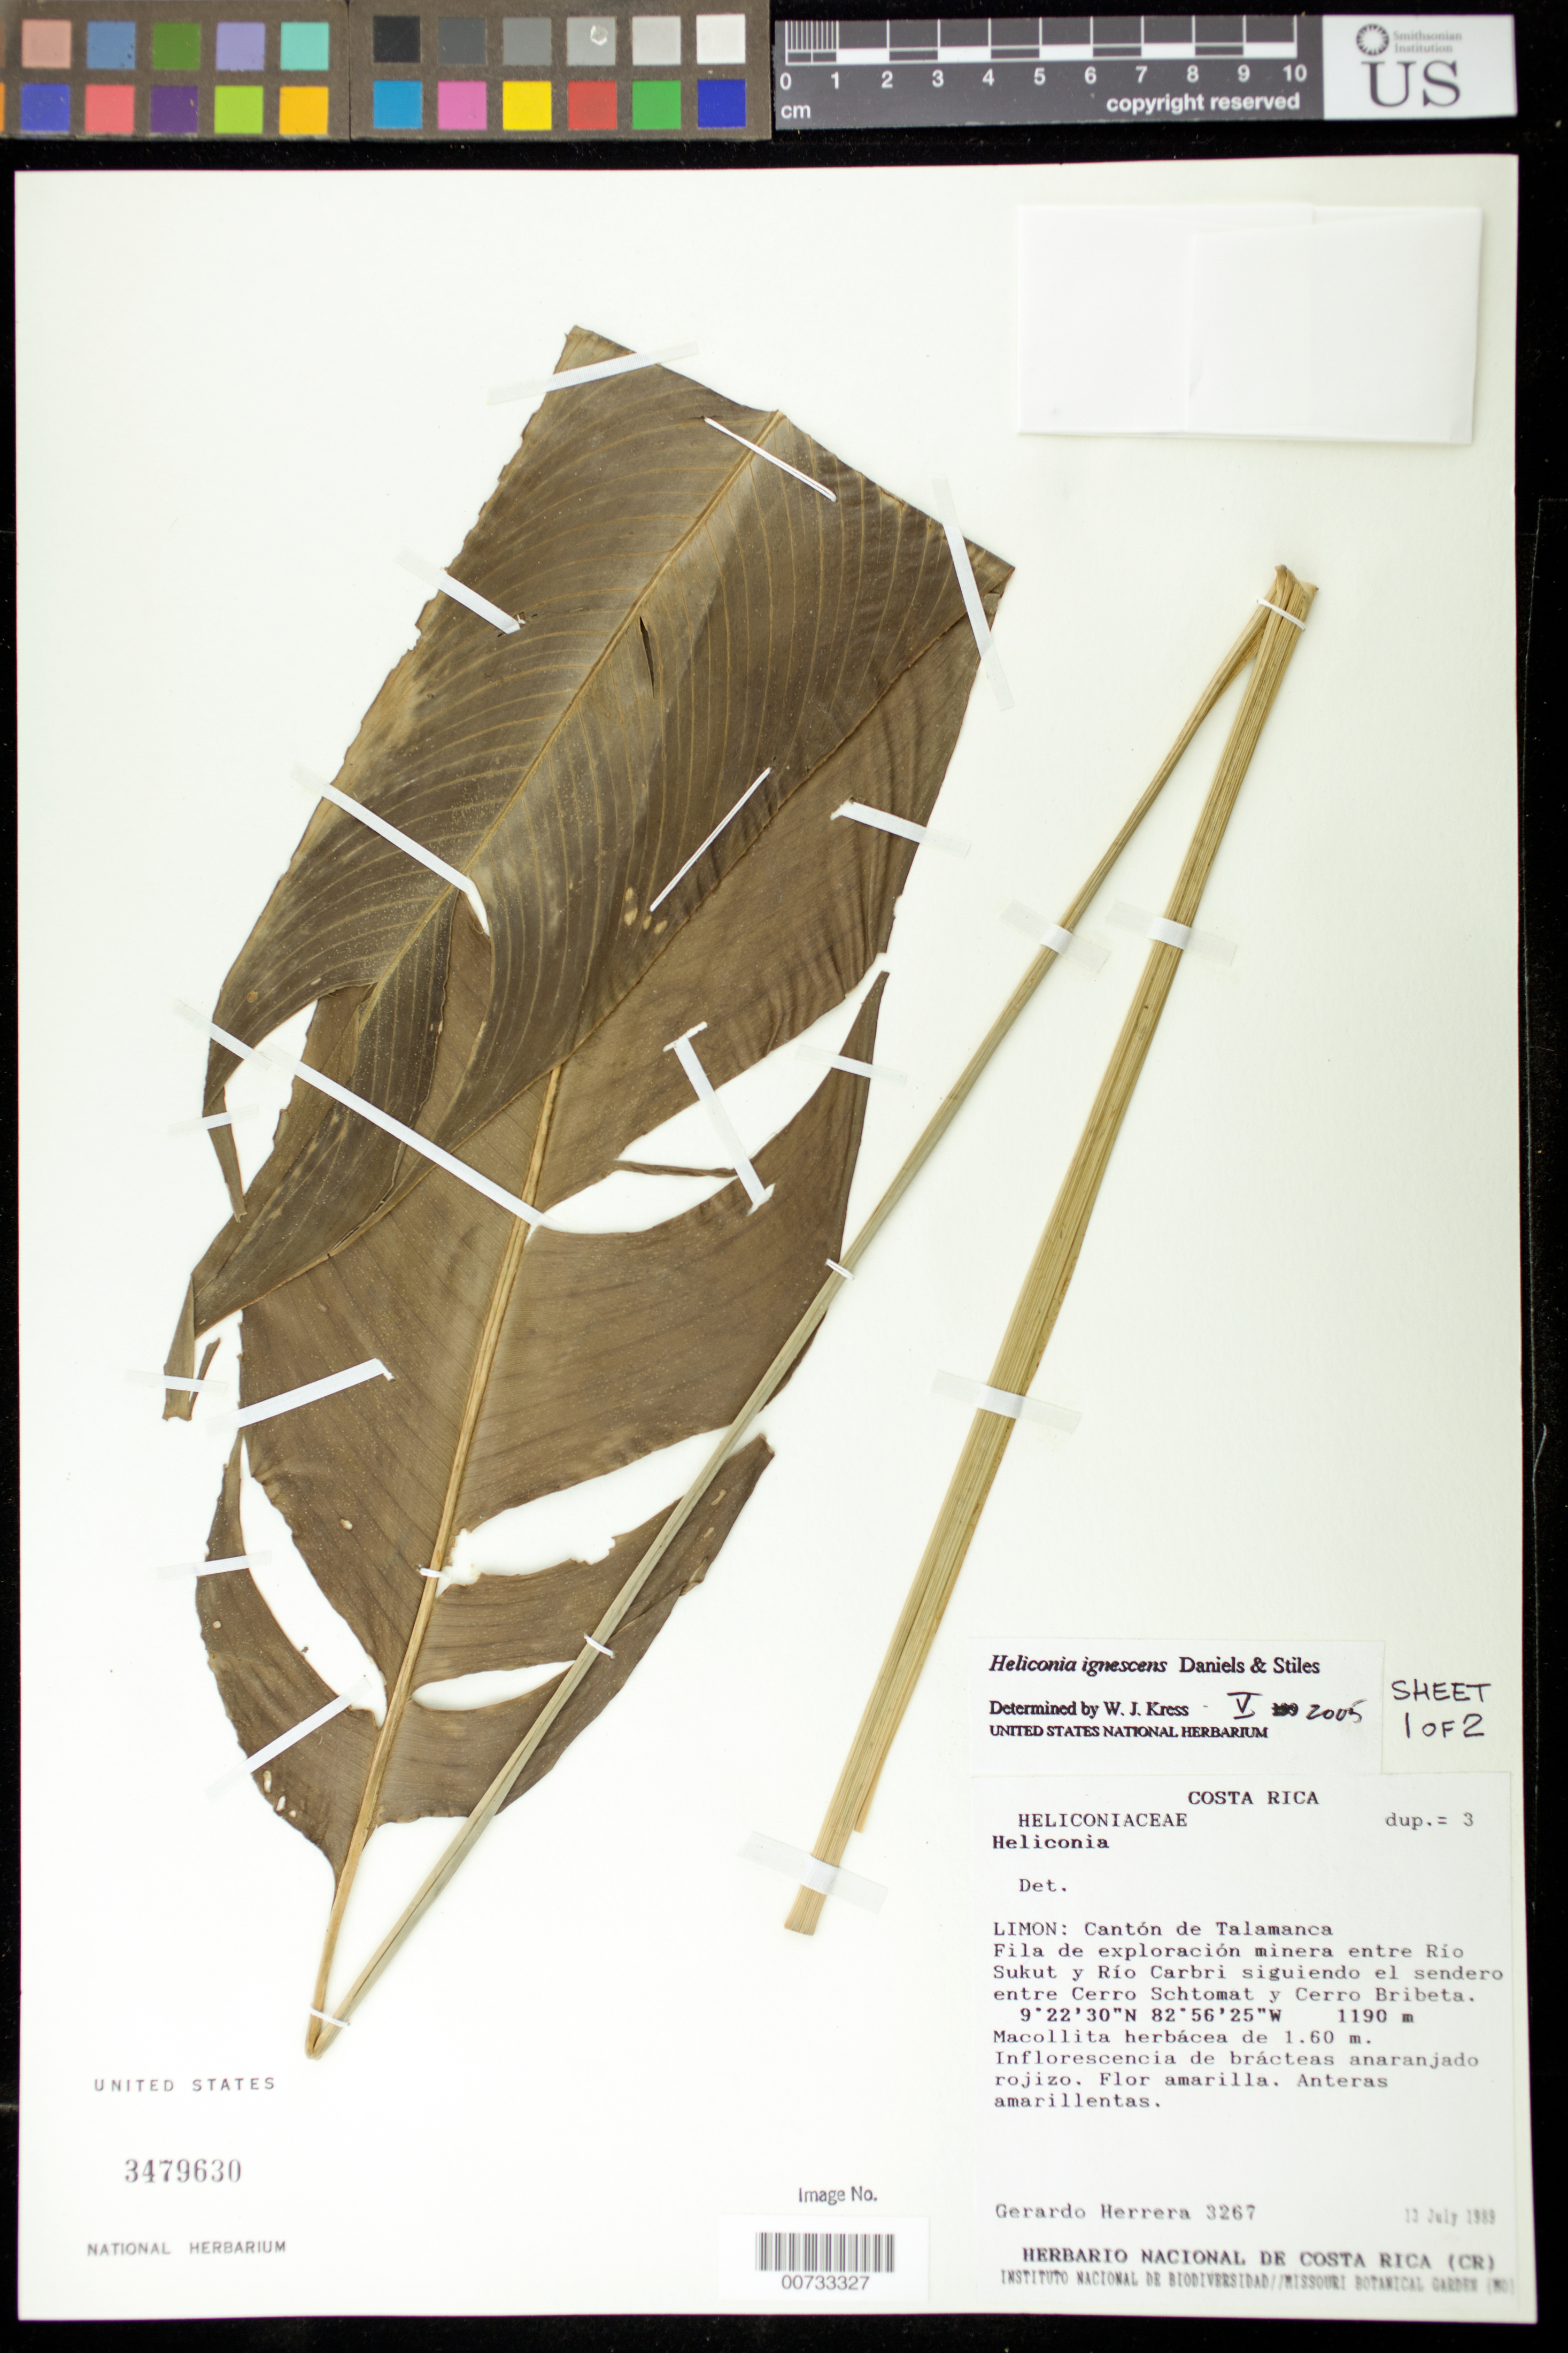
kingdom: Plantae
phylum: Tracheophyta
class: Liliopsida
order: Zingiberales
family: Heliconiaceae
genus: Heliconia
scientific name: Heliconia ignescens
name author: G.S. Daniels & F.G. Stiles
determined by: Kress, W. J., (US), Smithsonian Institution - National Museum of Natural History (UNITED STATES)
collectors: G. Herrera Ch.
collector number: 3267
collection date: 1989-07-13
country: Costa Rica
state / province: Limón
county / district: Talamanca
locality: Fila de exploracion minera entre Rio Sukut y Rio Carbri siguiendo el sendero entre Cerro Schtomat y Cerro Bribeta.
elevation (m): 1190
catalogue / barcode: US 3479630